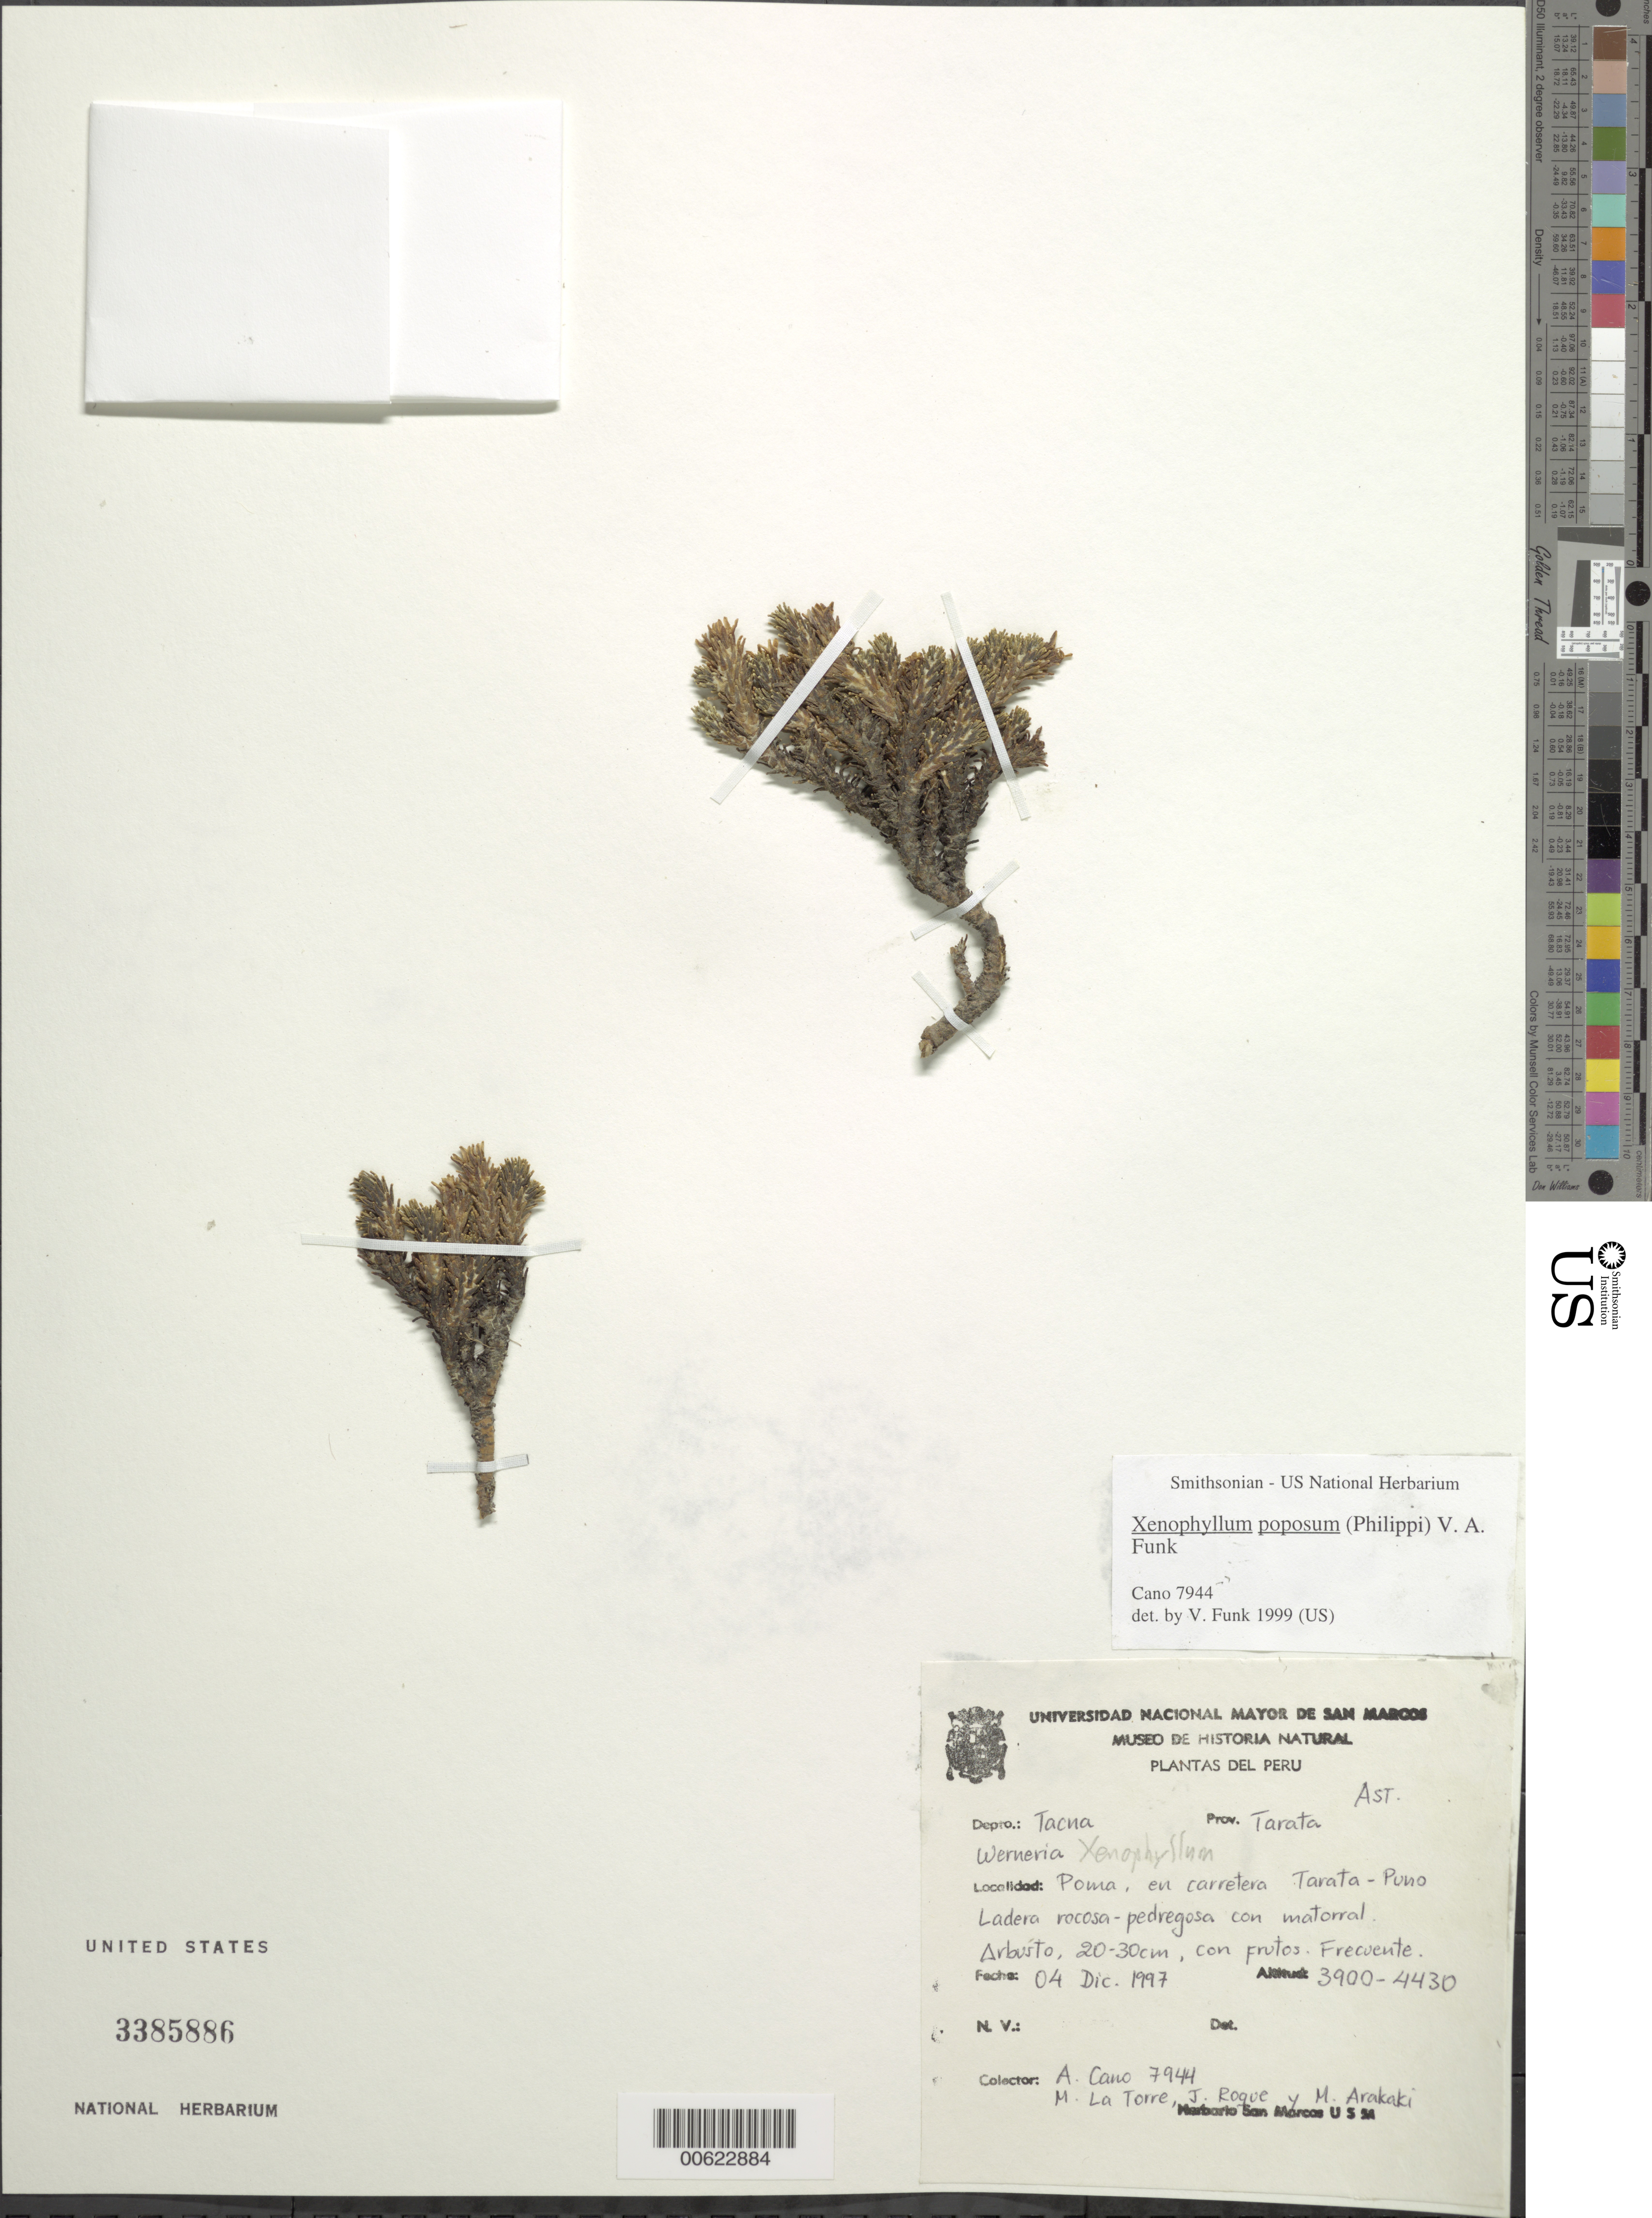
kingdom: Plantae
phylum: Tracheophyta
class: Magnoliopsida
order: Asterales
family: Asteraceae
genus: Xenophyllum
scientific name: Xenophyllum poposum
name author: (Phil.) V.A. Funk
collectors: A. Cano, M. La Torre, J. Roque & M. Arakaki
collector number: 7944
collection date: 1997-12-04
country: Peru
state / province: Tacna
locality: Poma, en carretera Tarata-Puno Ladera rocosa-pedregosa con matorral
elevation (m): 3900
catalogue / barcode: US 3385886